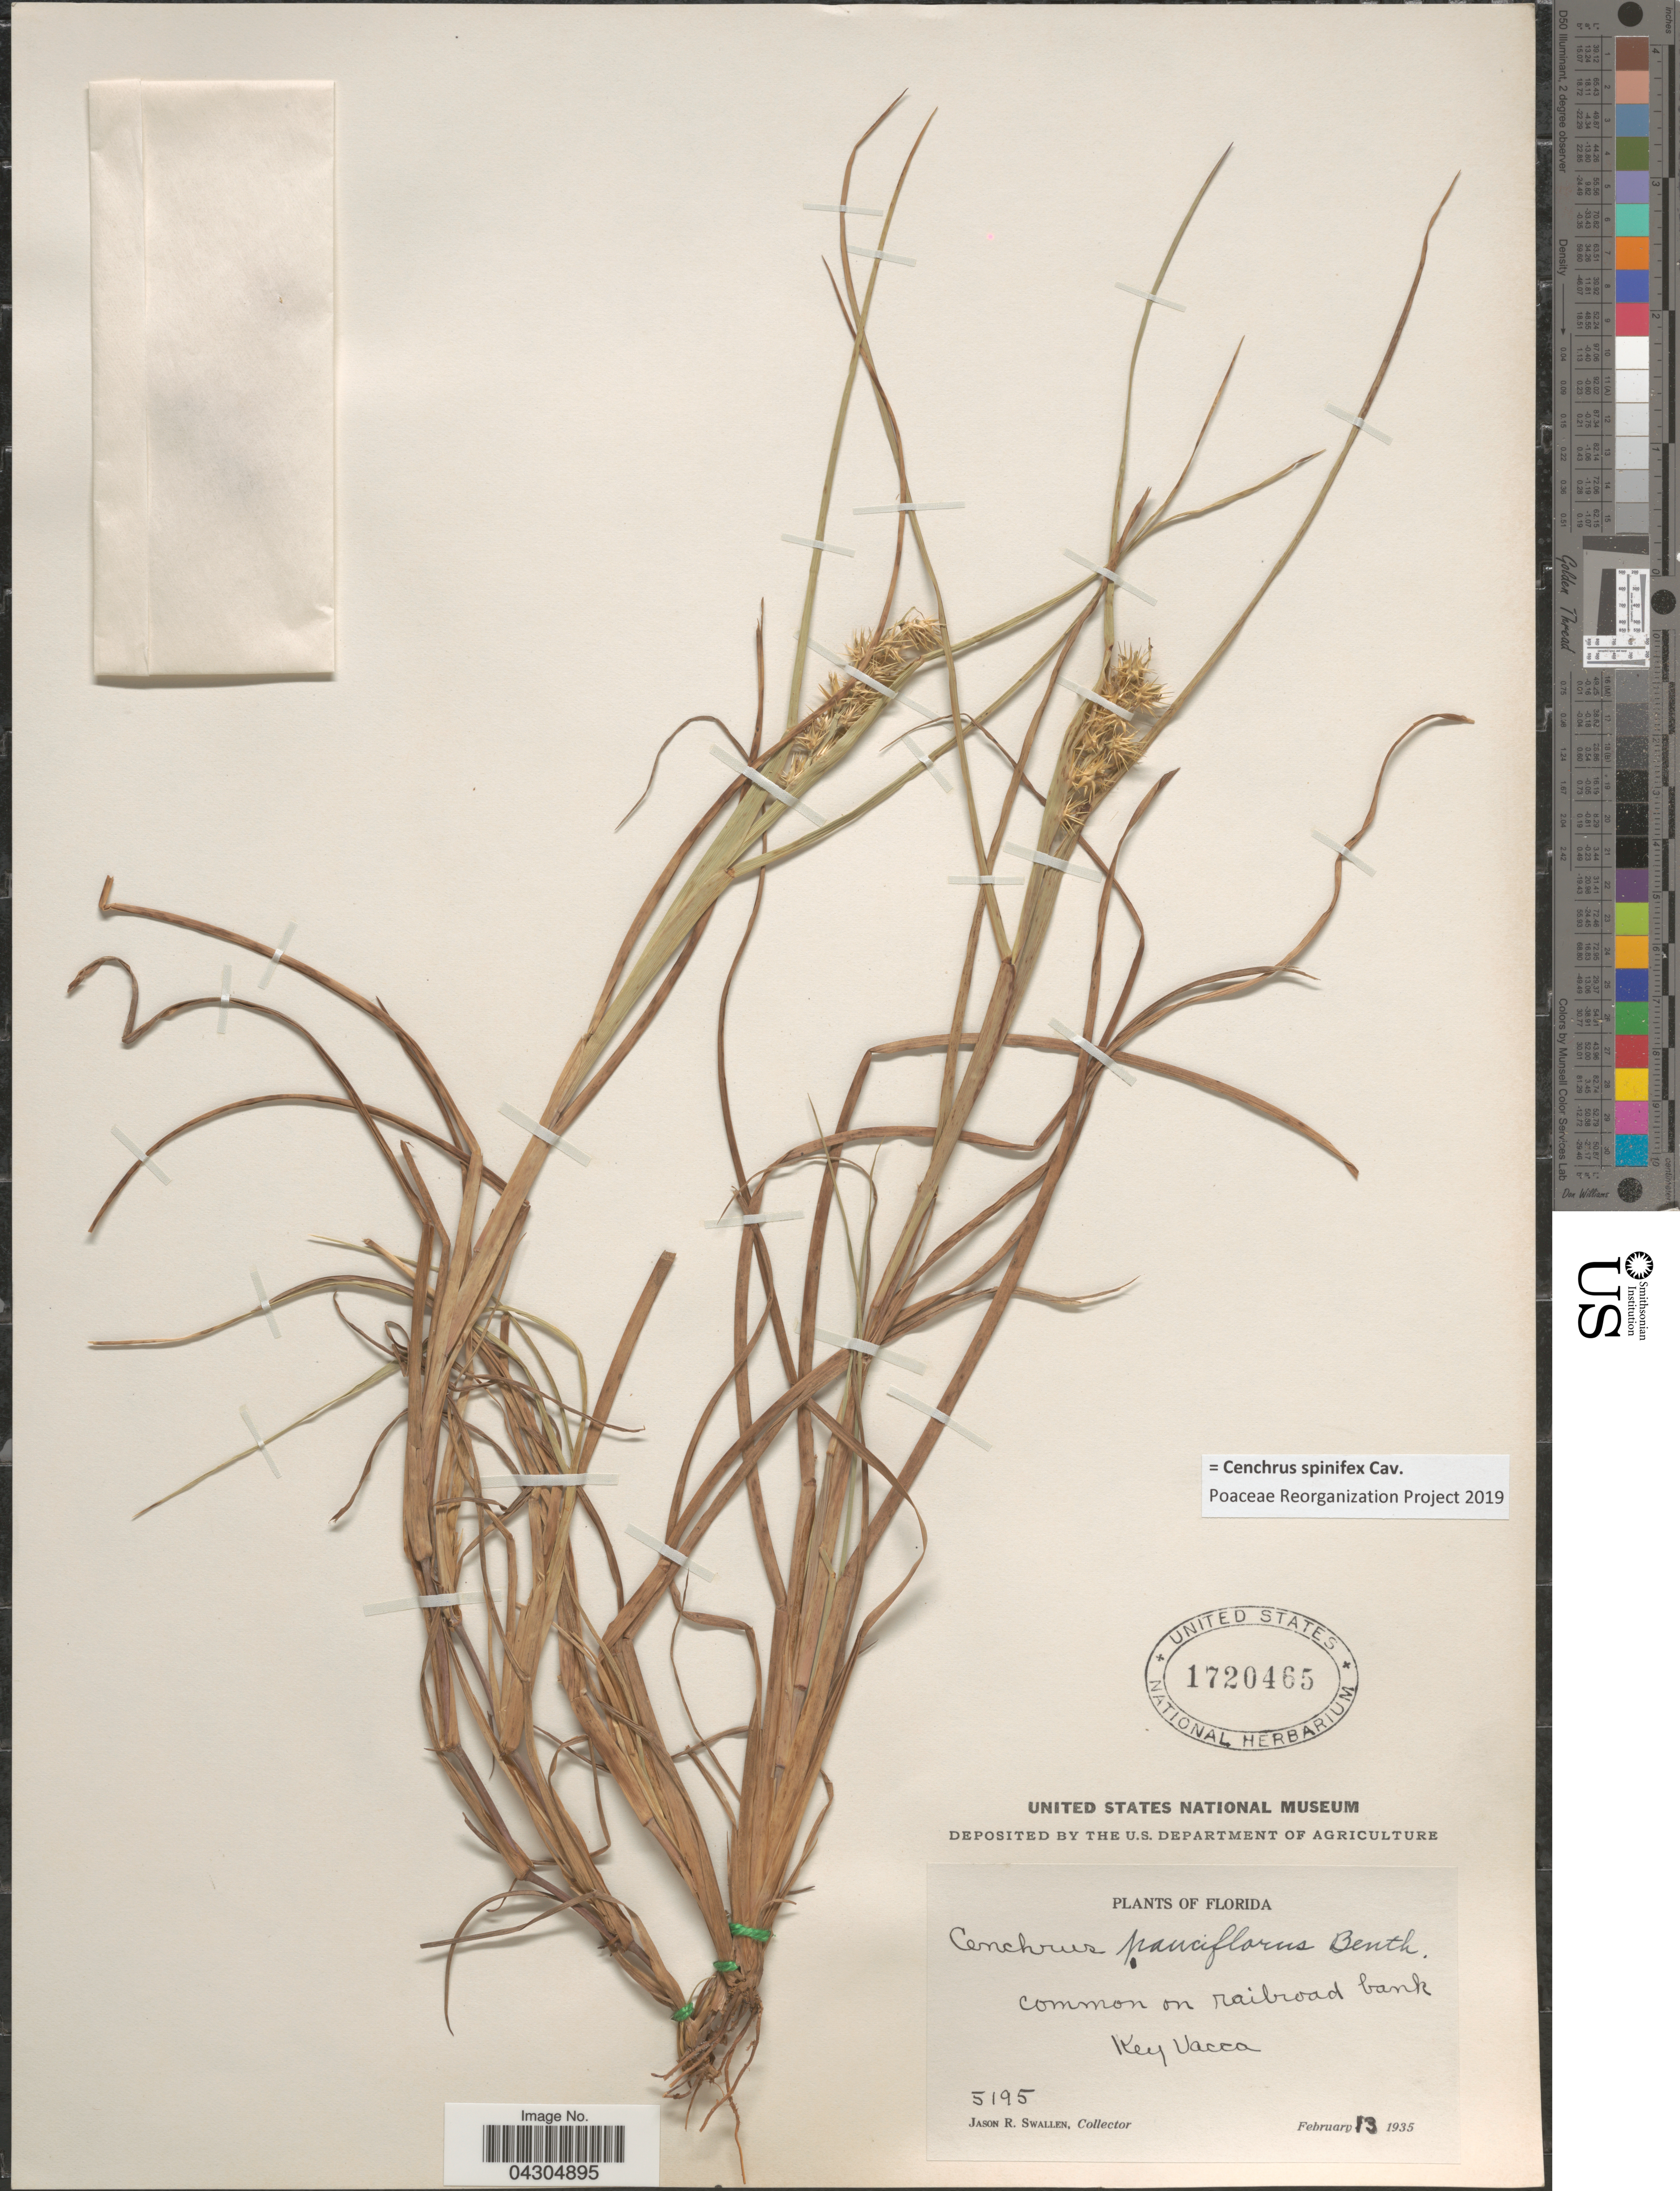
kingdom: Plantae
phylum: Tracheophyta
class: Liliopsida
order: Poales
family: Poaceae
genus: Cenchrus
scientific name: Cenchrus spinifex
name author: Cav.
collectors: J. R. Swallen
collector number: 5195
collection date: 1935-02-13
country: United States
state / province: Florida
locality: Common on railroad bank. Key Vacca.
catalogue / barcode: US 1720465